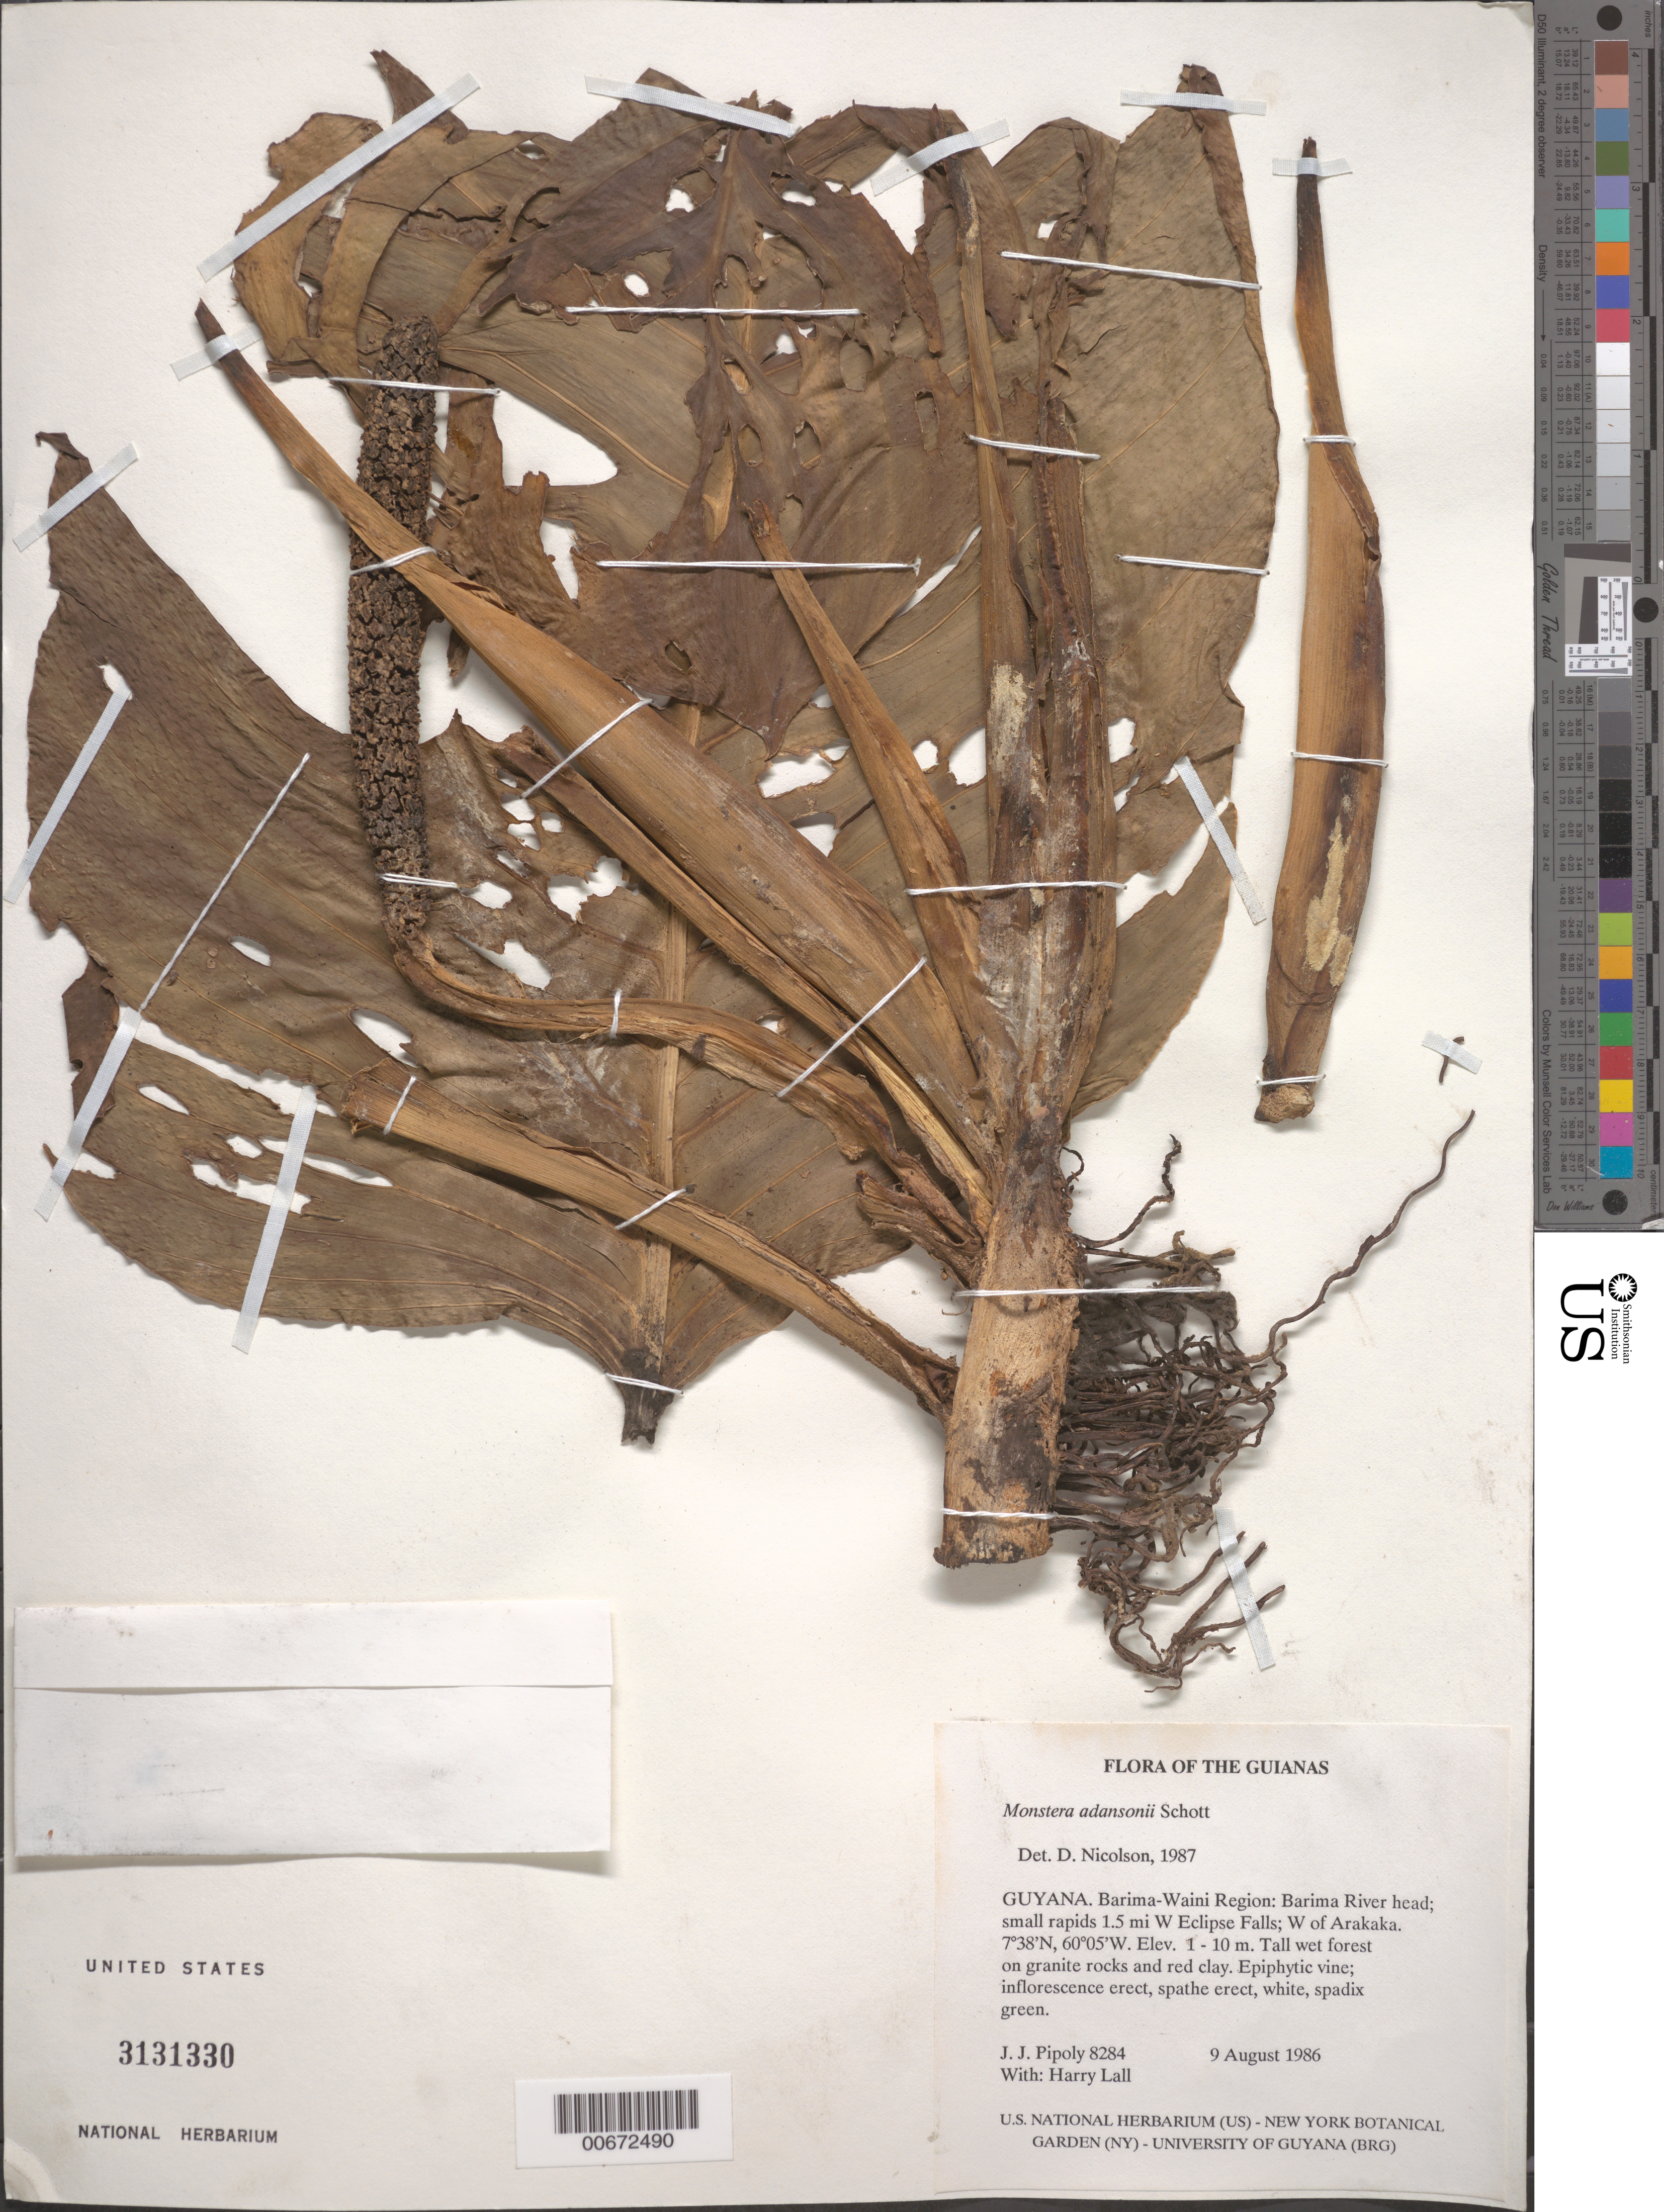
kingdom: Plantae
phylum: Tracheophyta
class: Liliopsida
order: Alismatales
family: Araceae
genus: Monstera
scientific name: Monstera adansonii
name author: Schott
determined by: Nicolson, Dan H.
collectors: J. J. Pipoly & H. Lall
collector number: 8284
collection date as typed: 9 August 1986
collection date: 1986-08-09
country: Guyana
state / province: Barima-Waini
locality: Barima River head; small rapids 1.5 mi W Eclipse Falls; W of Arakaka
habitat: Tall wet forest on granite rocks and red clay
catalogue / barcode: US 3131330